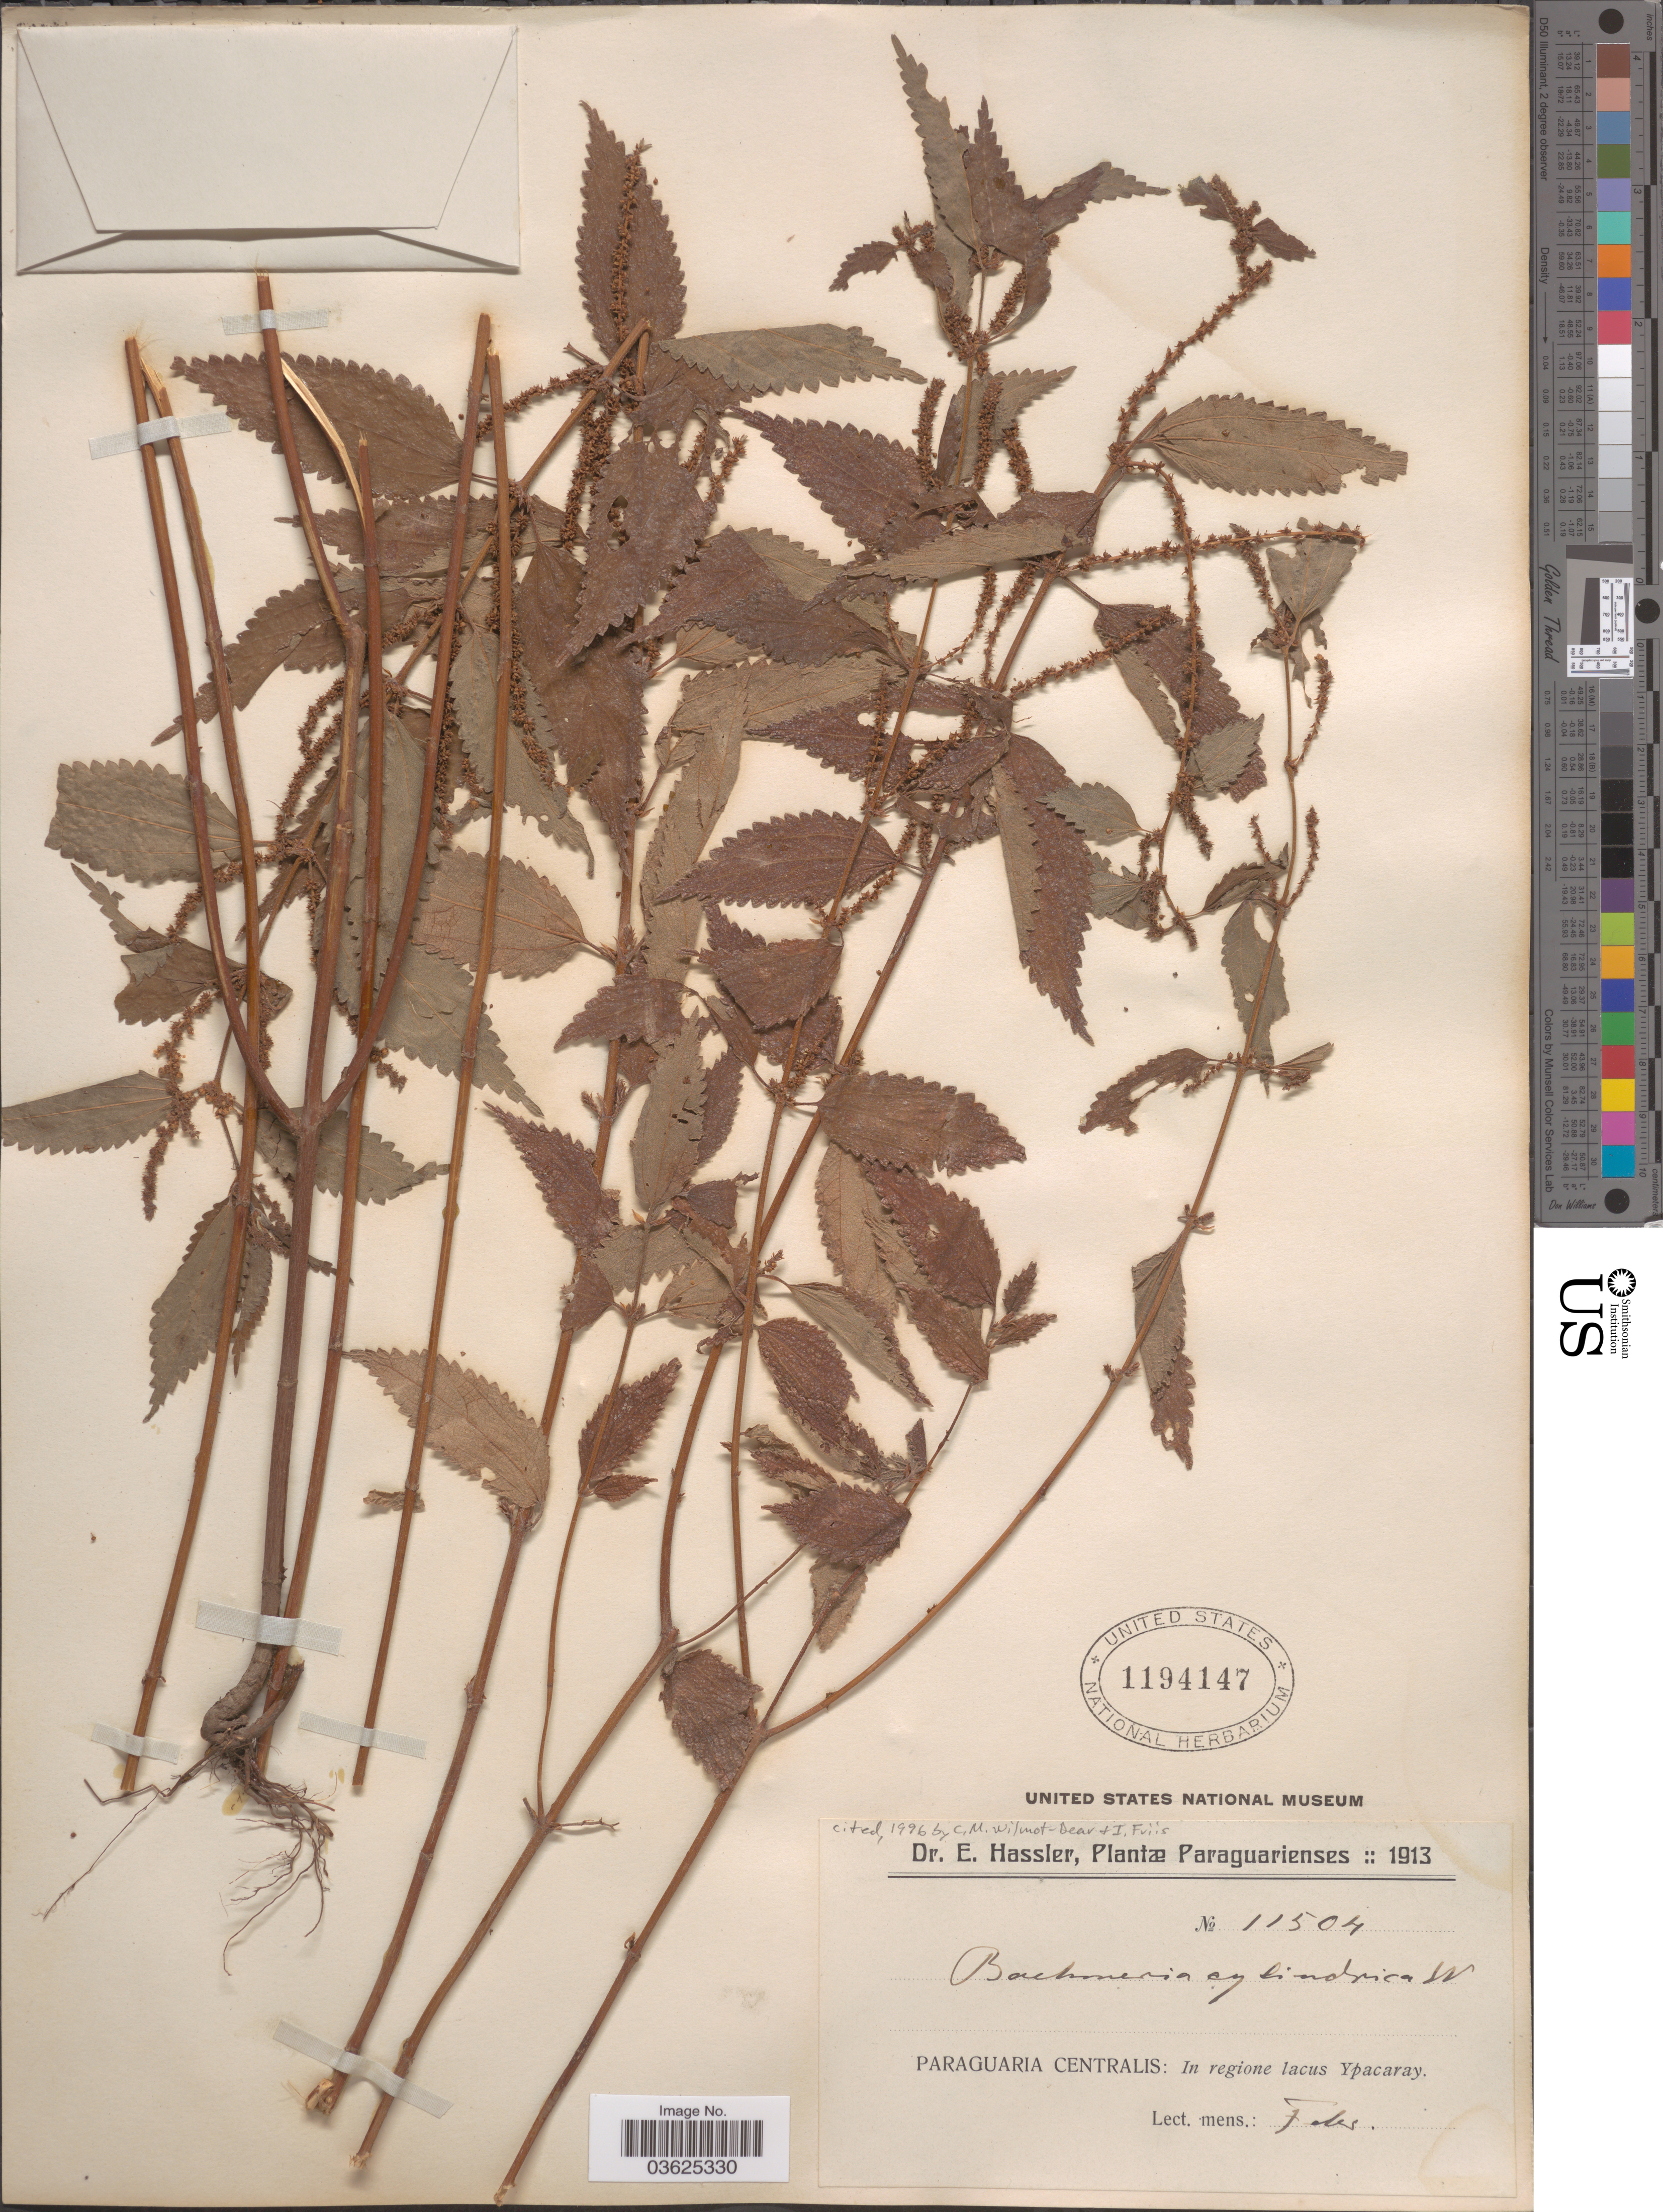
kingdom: Plantae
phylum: Tracheophyta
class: Magnoliopsida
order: Rosales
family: Urticaceae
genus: Boehmeria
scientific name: Boehmeria cylindrica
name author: (L.) Sw.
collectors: E. Hassler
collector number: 11504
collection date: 1913-02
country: Paraguay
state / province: Paraguari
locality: Paraguaria Centralis: In regione lacus Ypacaray.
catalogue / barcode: US 1194147